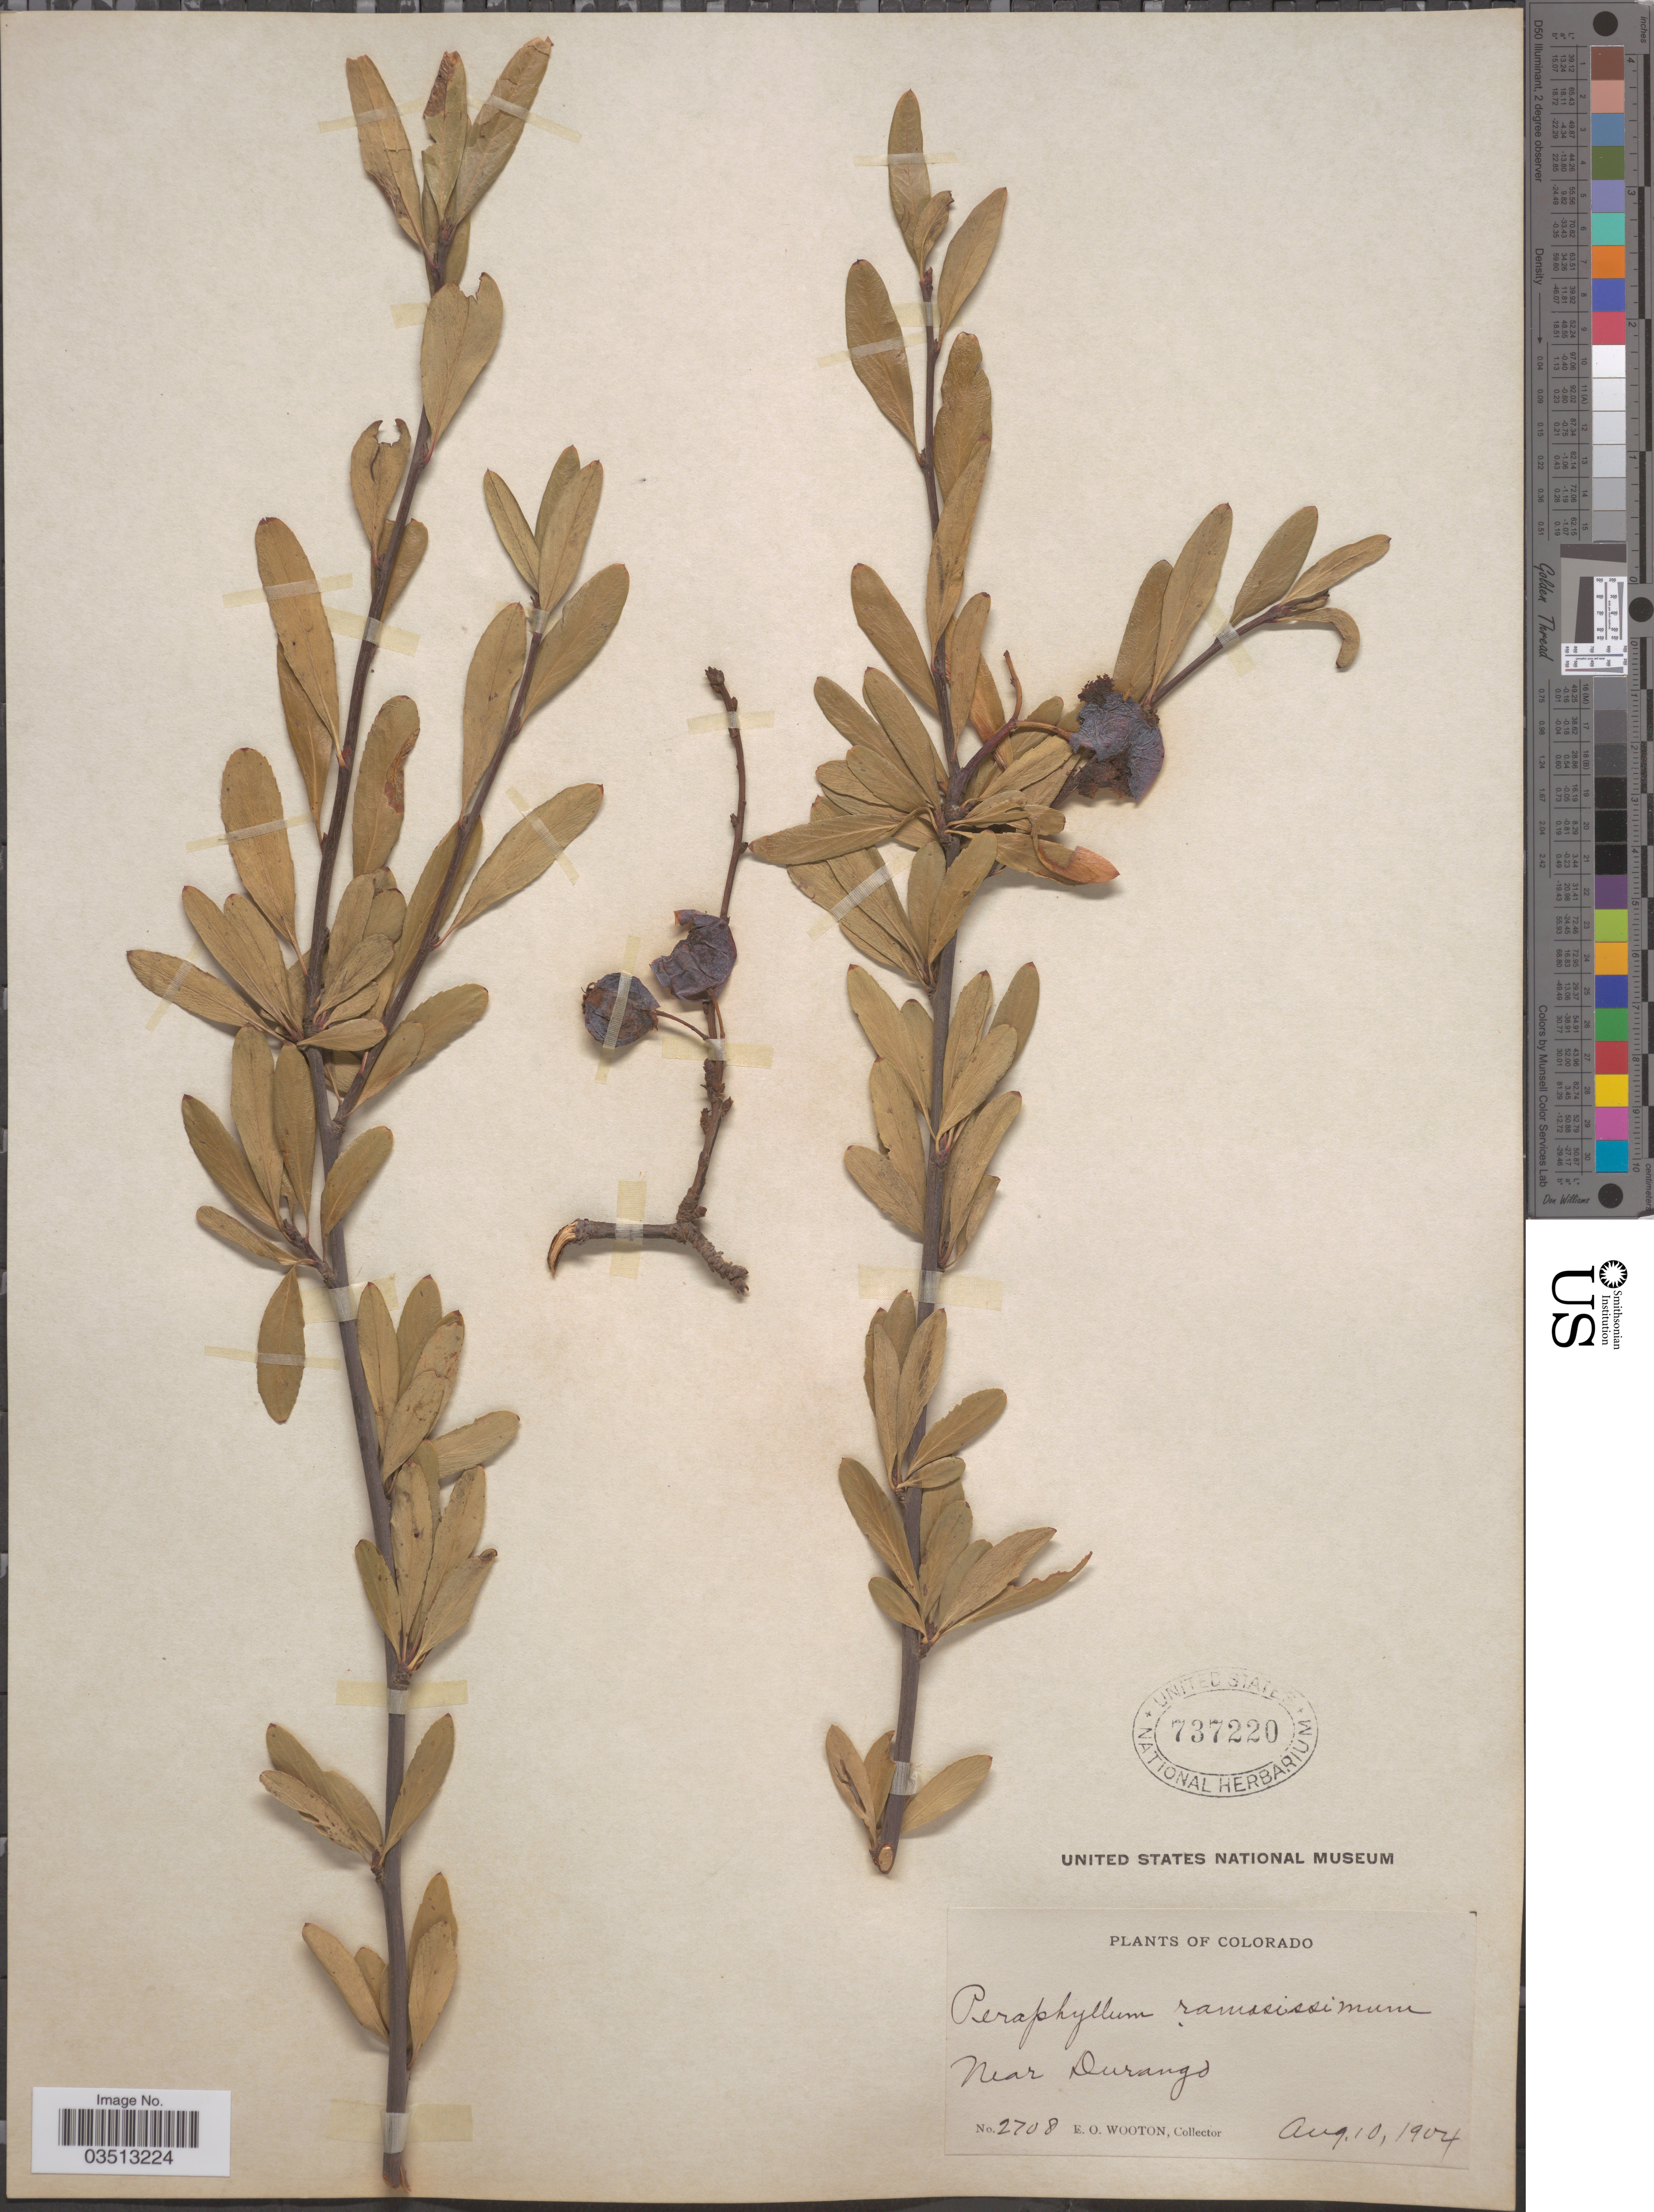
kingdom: Plantae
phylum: Tracheophyta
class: Magnoliopsida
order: Rosales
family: Rosaceae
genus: Peraphyllum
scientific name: Peraphyllum ramosissimum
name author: Nutt.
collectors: E. O. Wooton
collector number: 2708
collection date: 1904-08-10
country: United States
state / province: Colorado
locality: Near Durango.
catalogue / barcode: US 737220